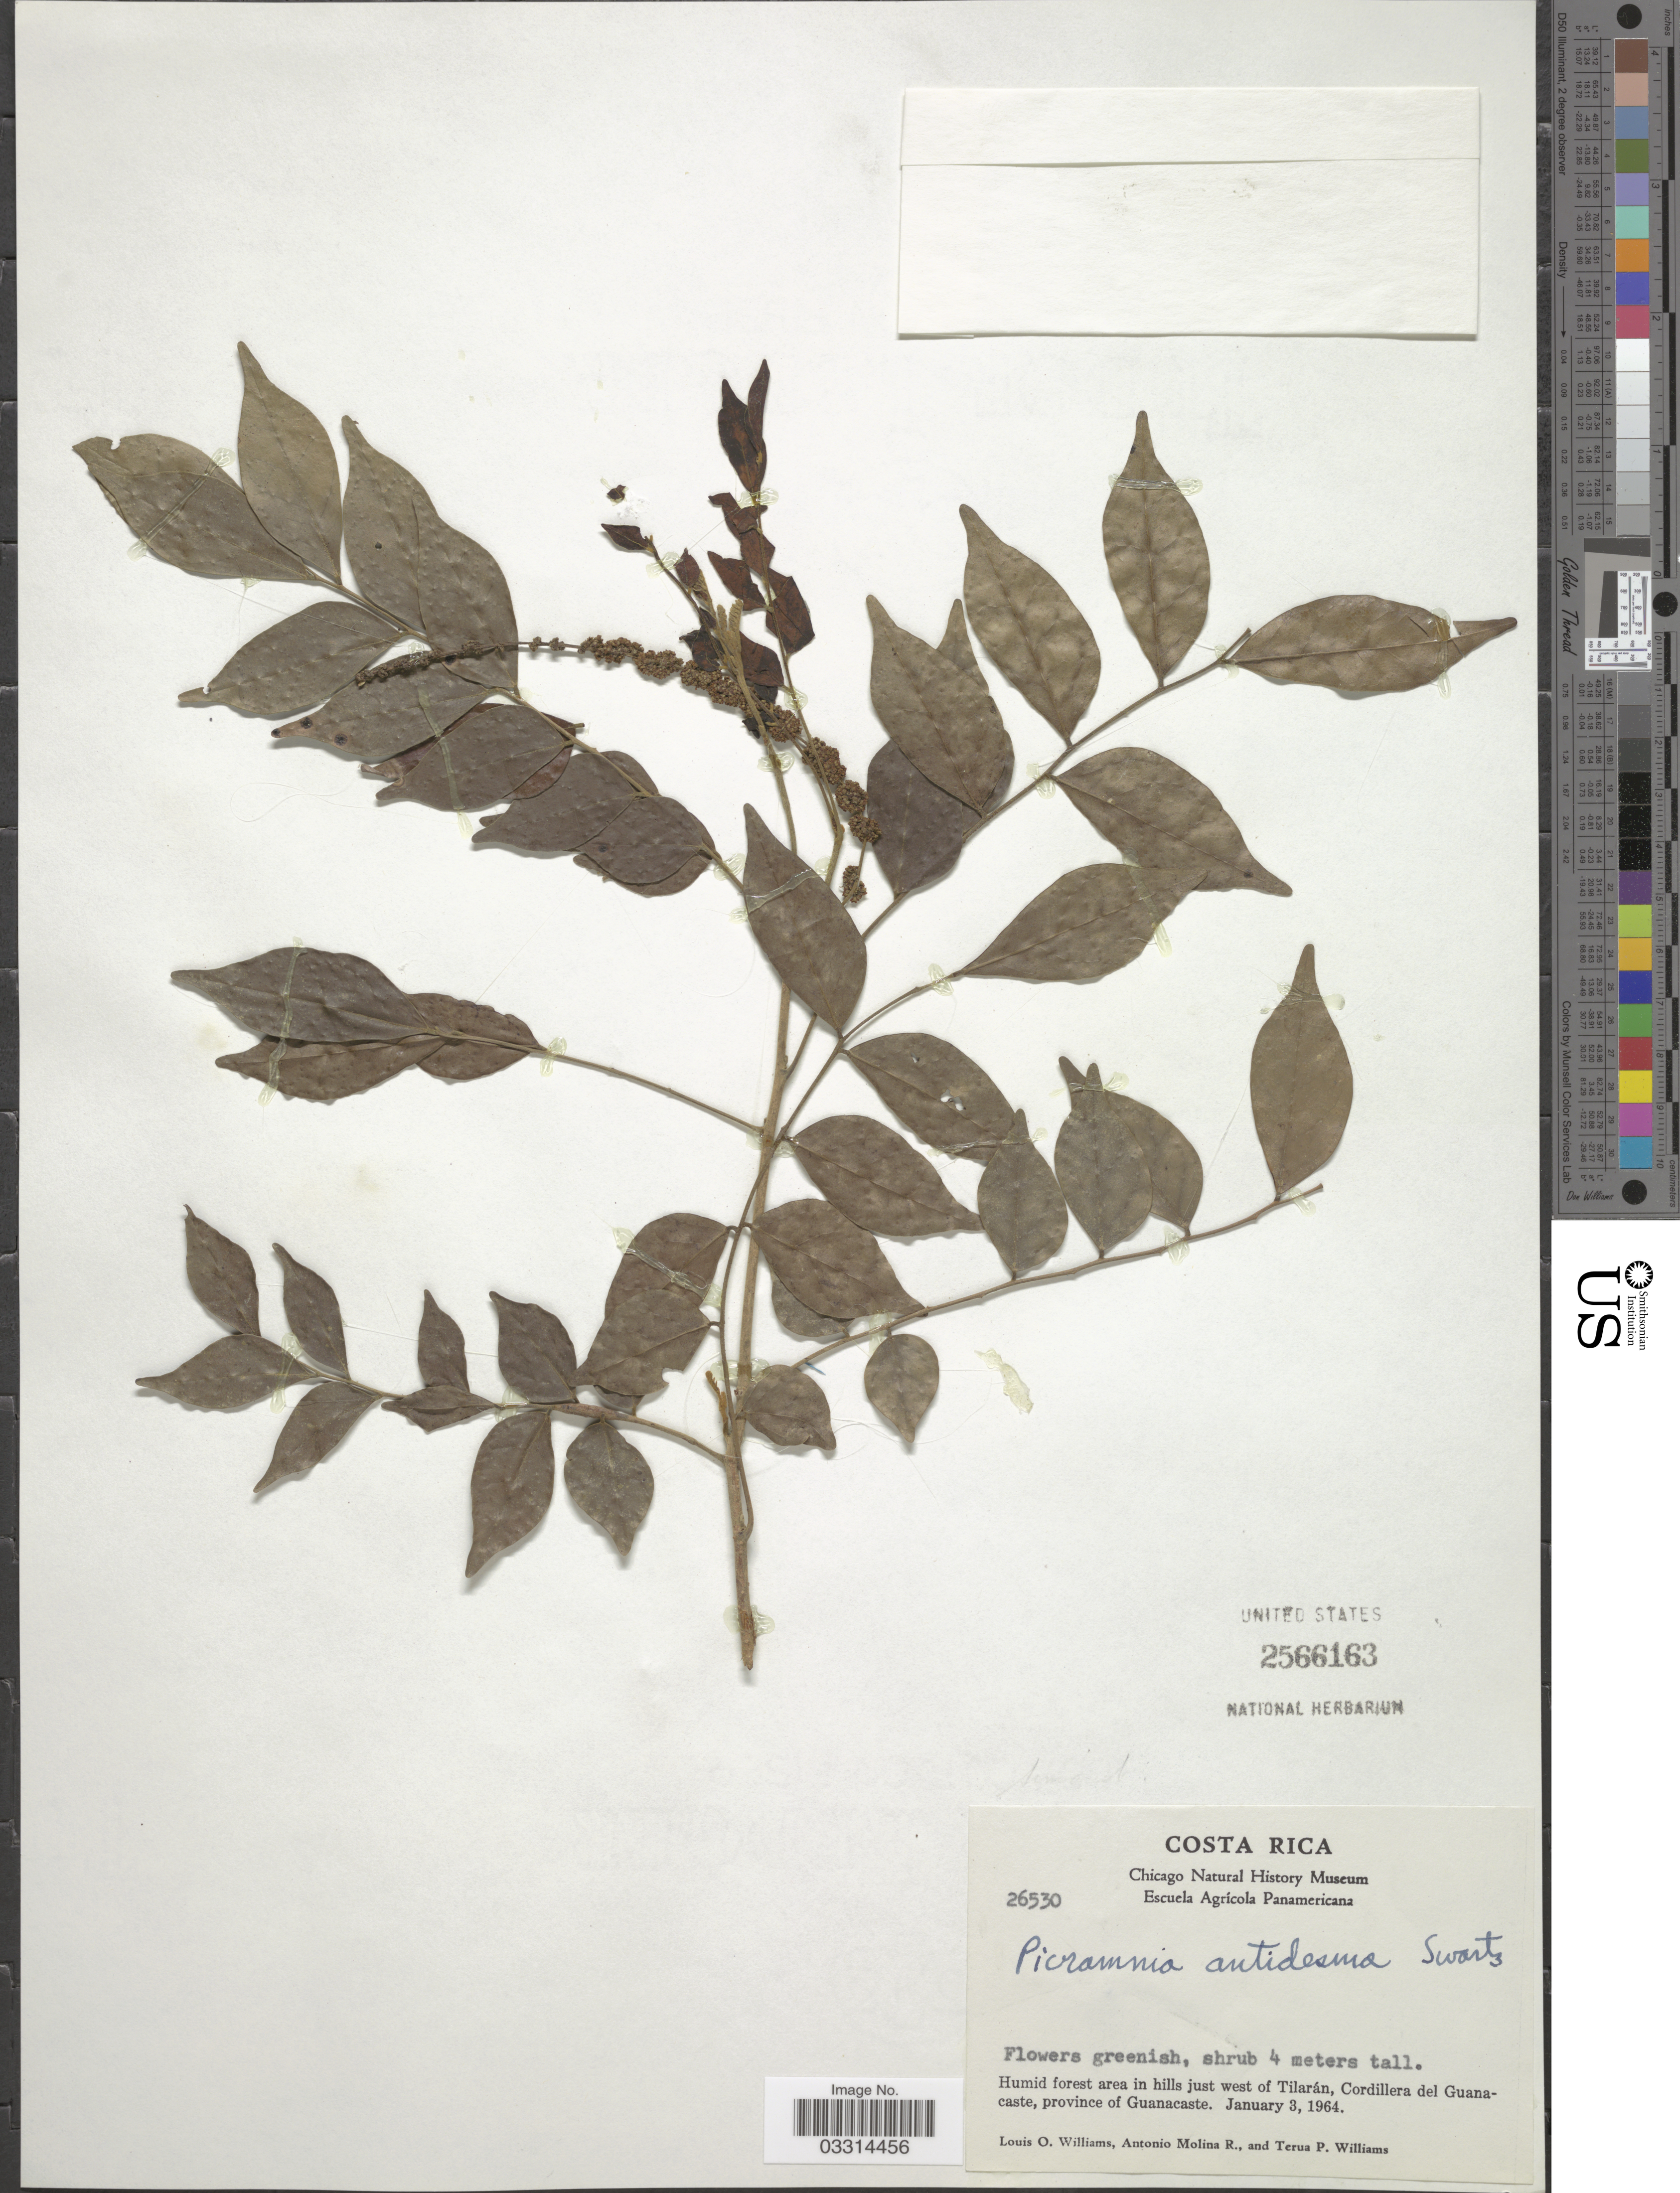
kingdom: Plantae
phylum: Tracheophyta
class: Magnoliopsida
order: Picramniales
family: Picramniaceae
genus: Picramnia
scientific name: Picramnia antidesma subsp. antidesma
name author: Sw.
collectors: L. G. Williams, A. Molina R. & T. Williams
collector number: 26530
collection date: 1964-01-03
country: Costa Rica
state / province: Guanacaste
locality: Humid forest area in hills just west of Tilarán, Cordillera del Guanacaste.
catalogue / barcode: US 2566163